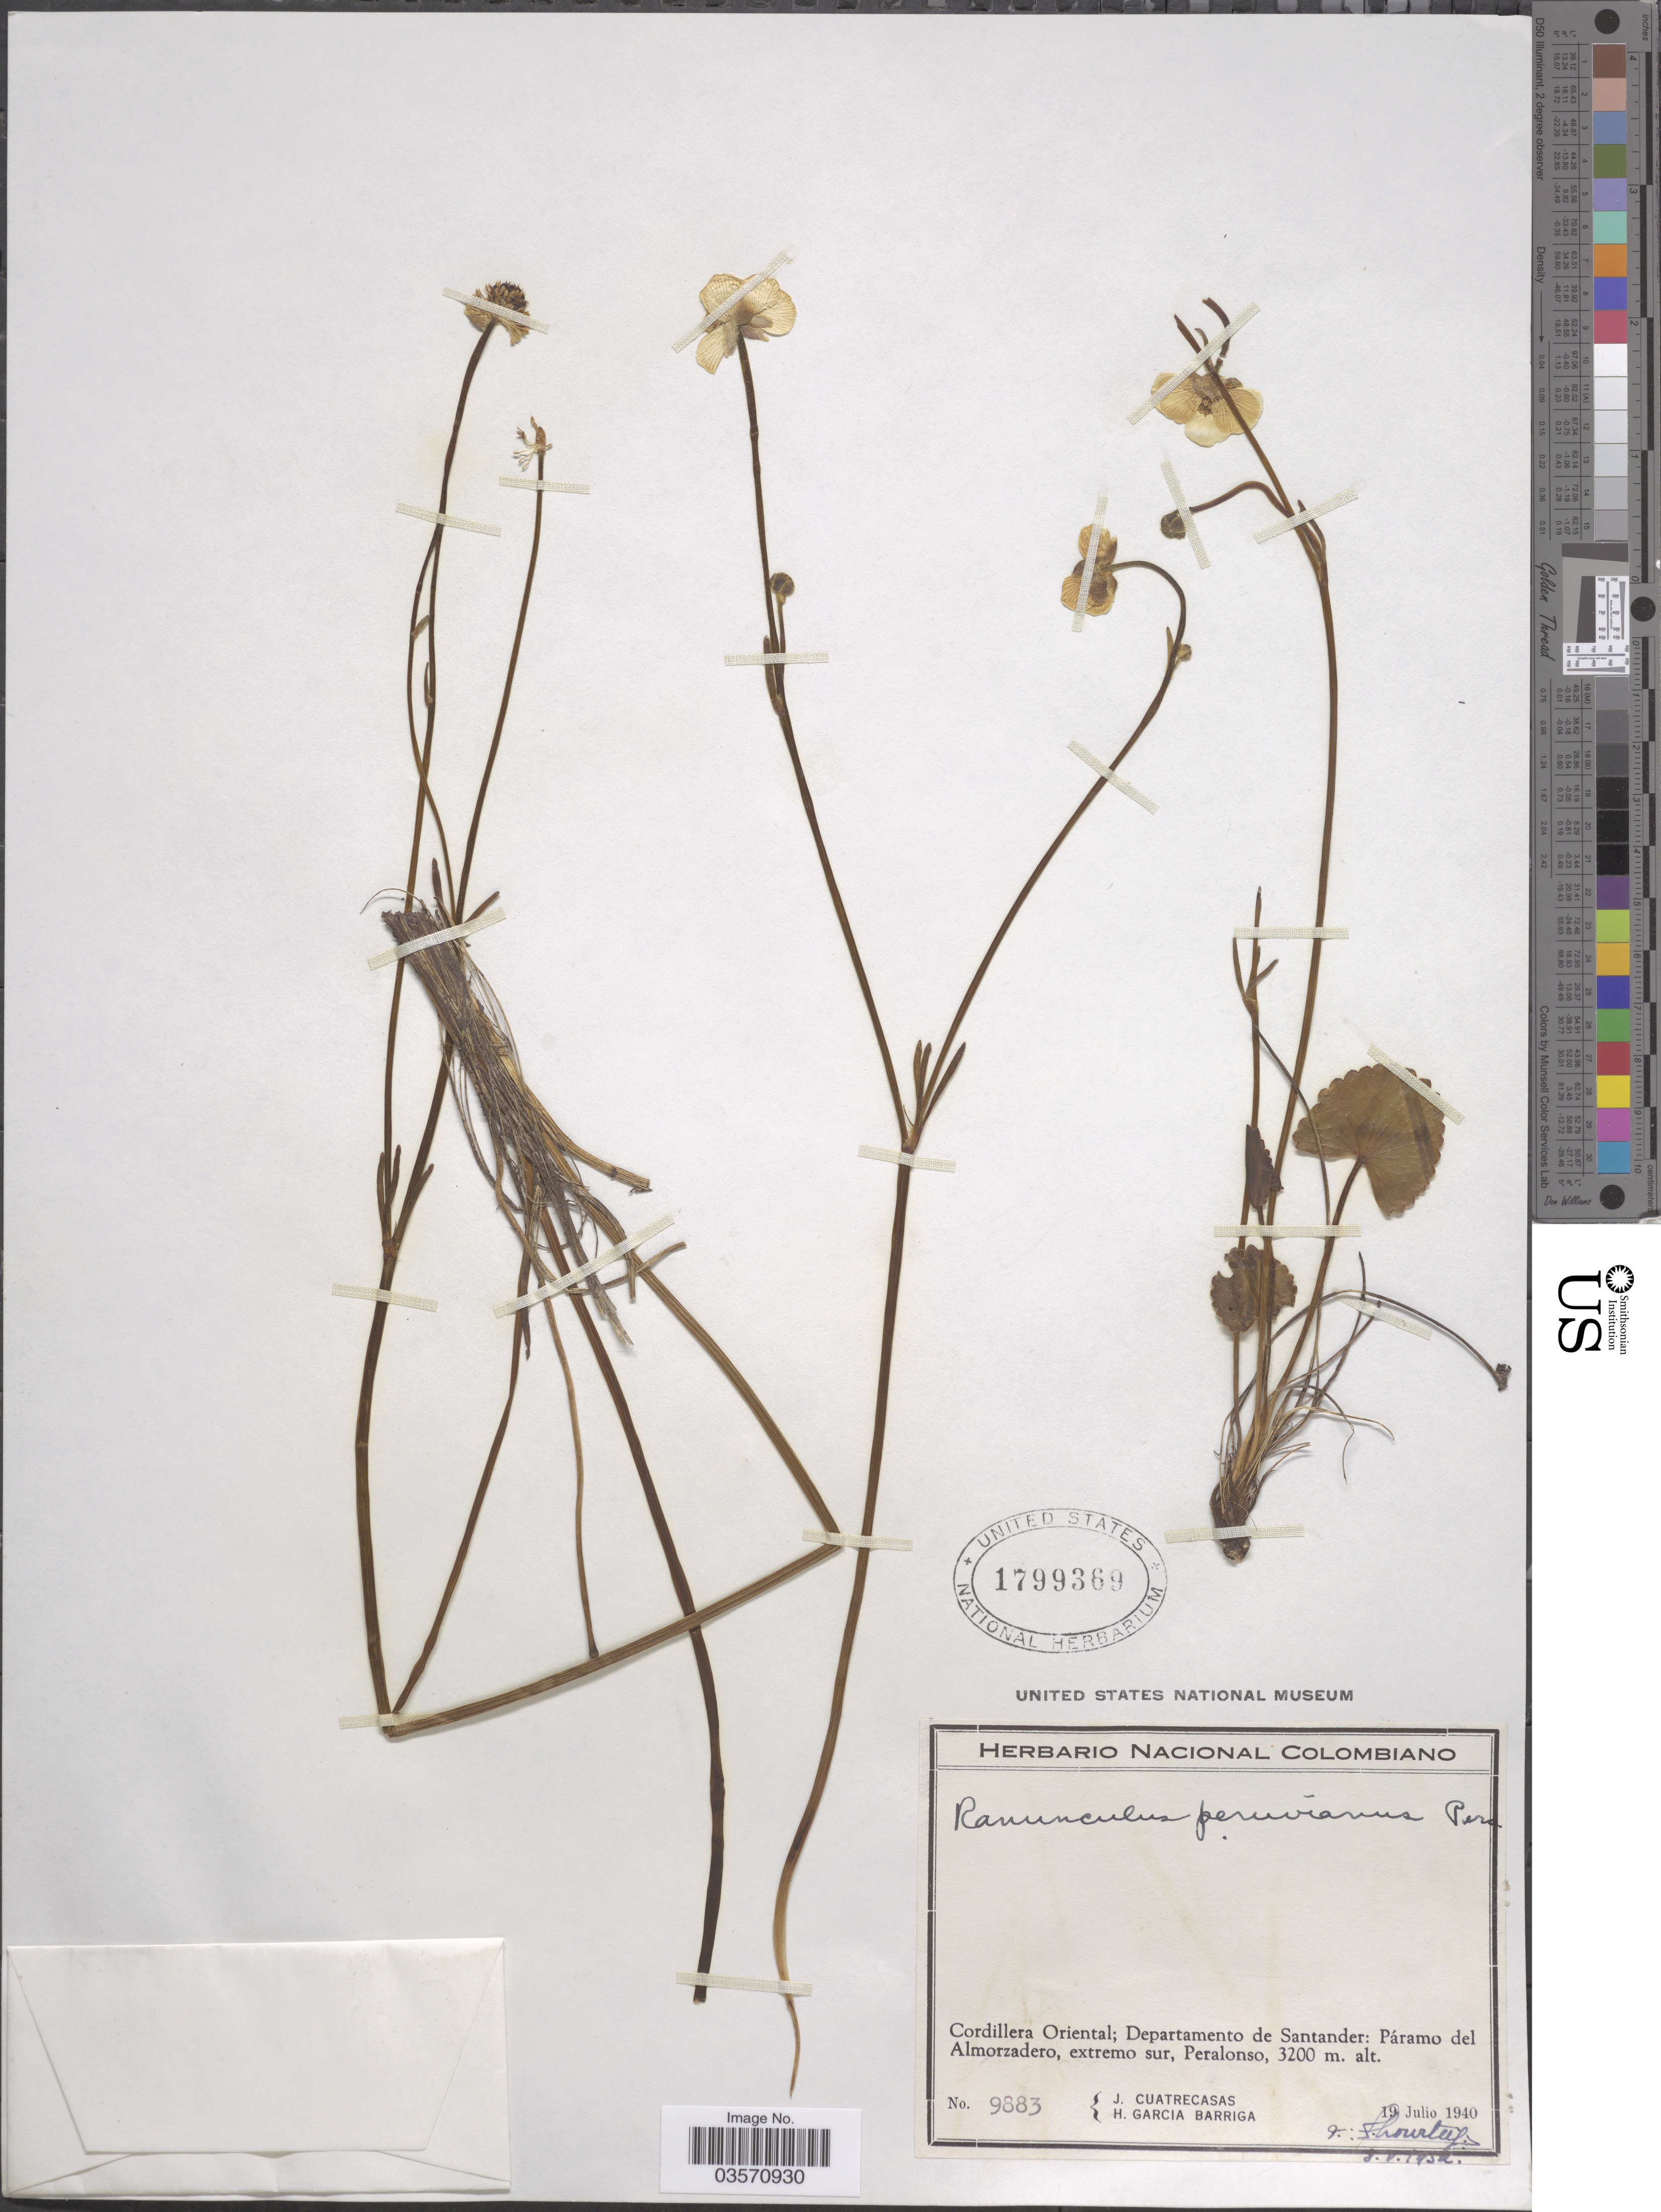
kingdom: Plantae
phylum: Tracheophyta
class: Magnoliopsida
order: Ranunculales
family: Ranunculaceae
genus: Ranunculus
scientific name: Ranunculus peruvianus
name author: Pers.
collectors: J. Cuatrecasas & H. García Barriga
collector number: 9883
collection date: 1940-07-19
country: Colombia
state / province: Santander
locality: Cordillera Oriental; Departamento de Santander: Páramo del Almorzadero, extremo sur, Petalonso.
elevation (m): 3200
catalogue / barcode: US 1799369